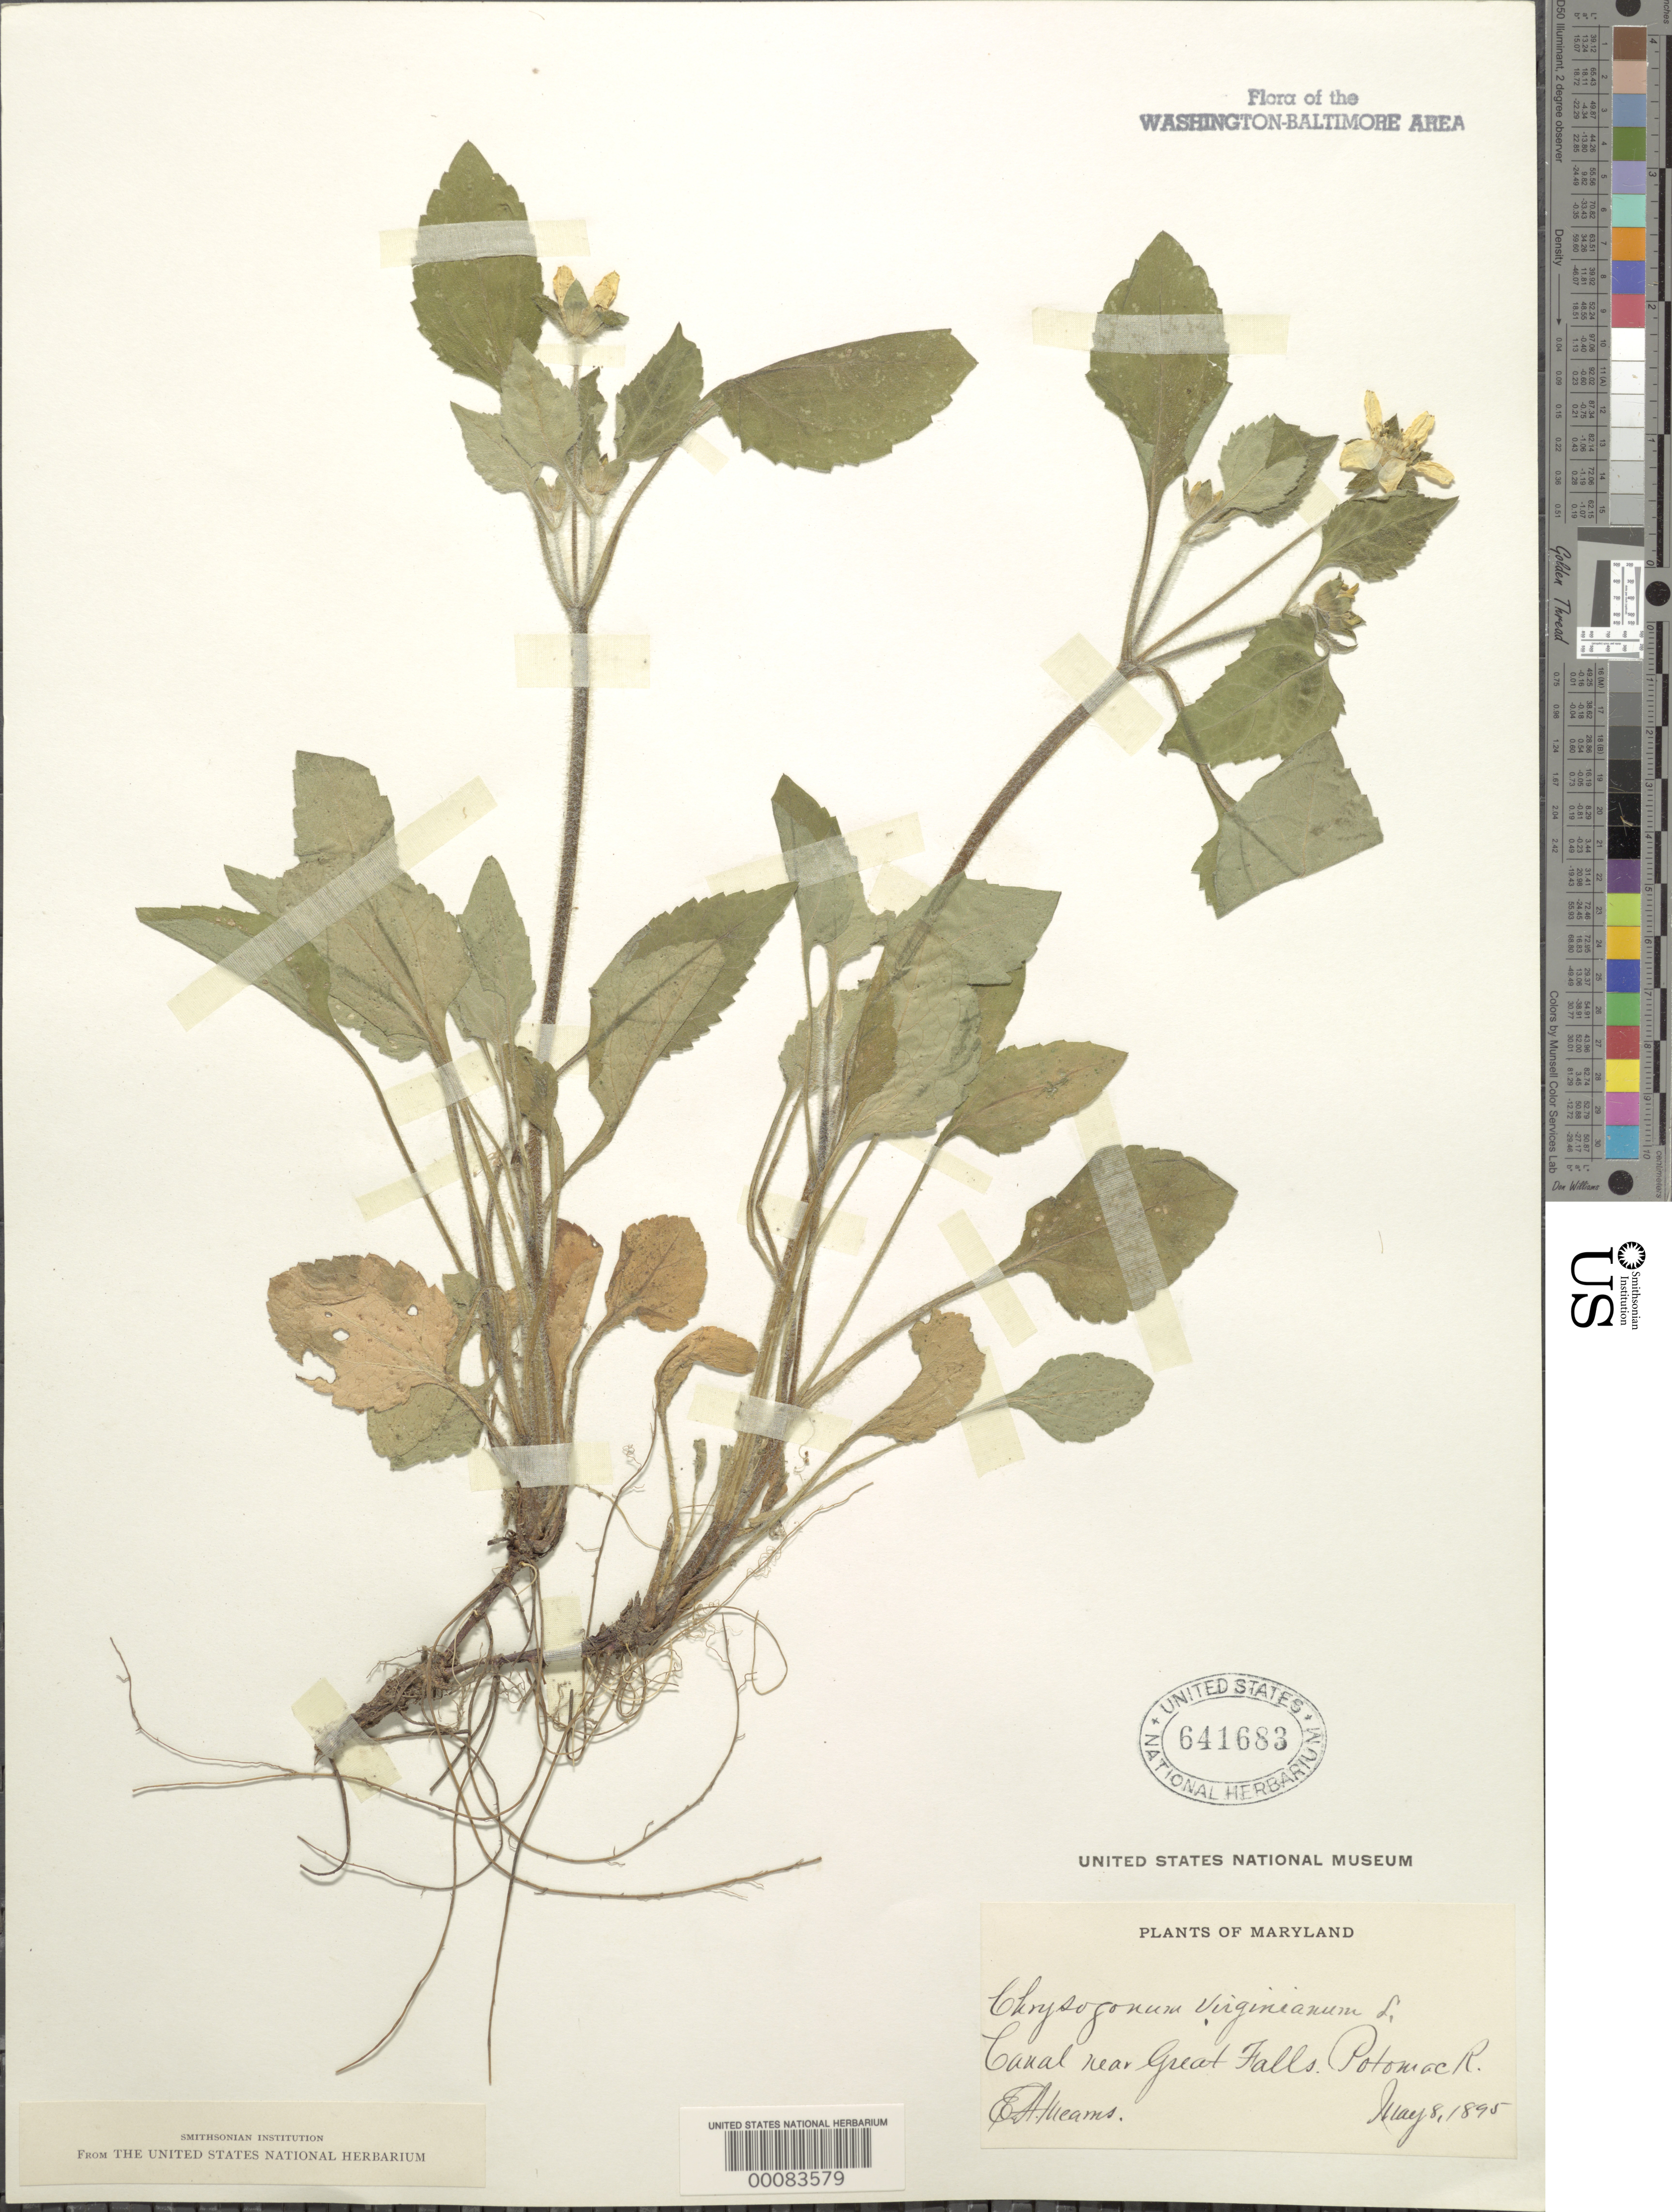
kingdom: Plantae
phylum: Tracheophyta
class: Magnoliopsida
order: Asterales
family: Asteraceae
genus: Chrysogonum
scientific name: Chrysogonum virginianum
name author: L.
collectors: E. A. Mearns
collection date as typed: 08 May 1895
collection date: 1895-05-08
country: United States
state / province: Maryland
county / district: Montgomery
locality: Great Falls vicinity C. & O. Canal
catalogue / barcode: US 641683